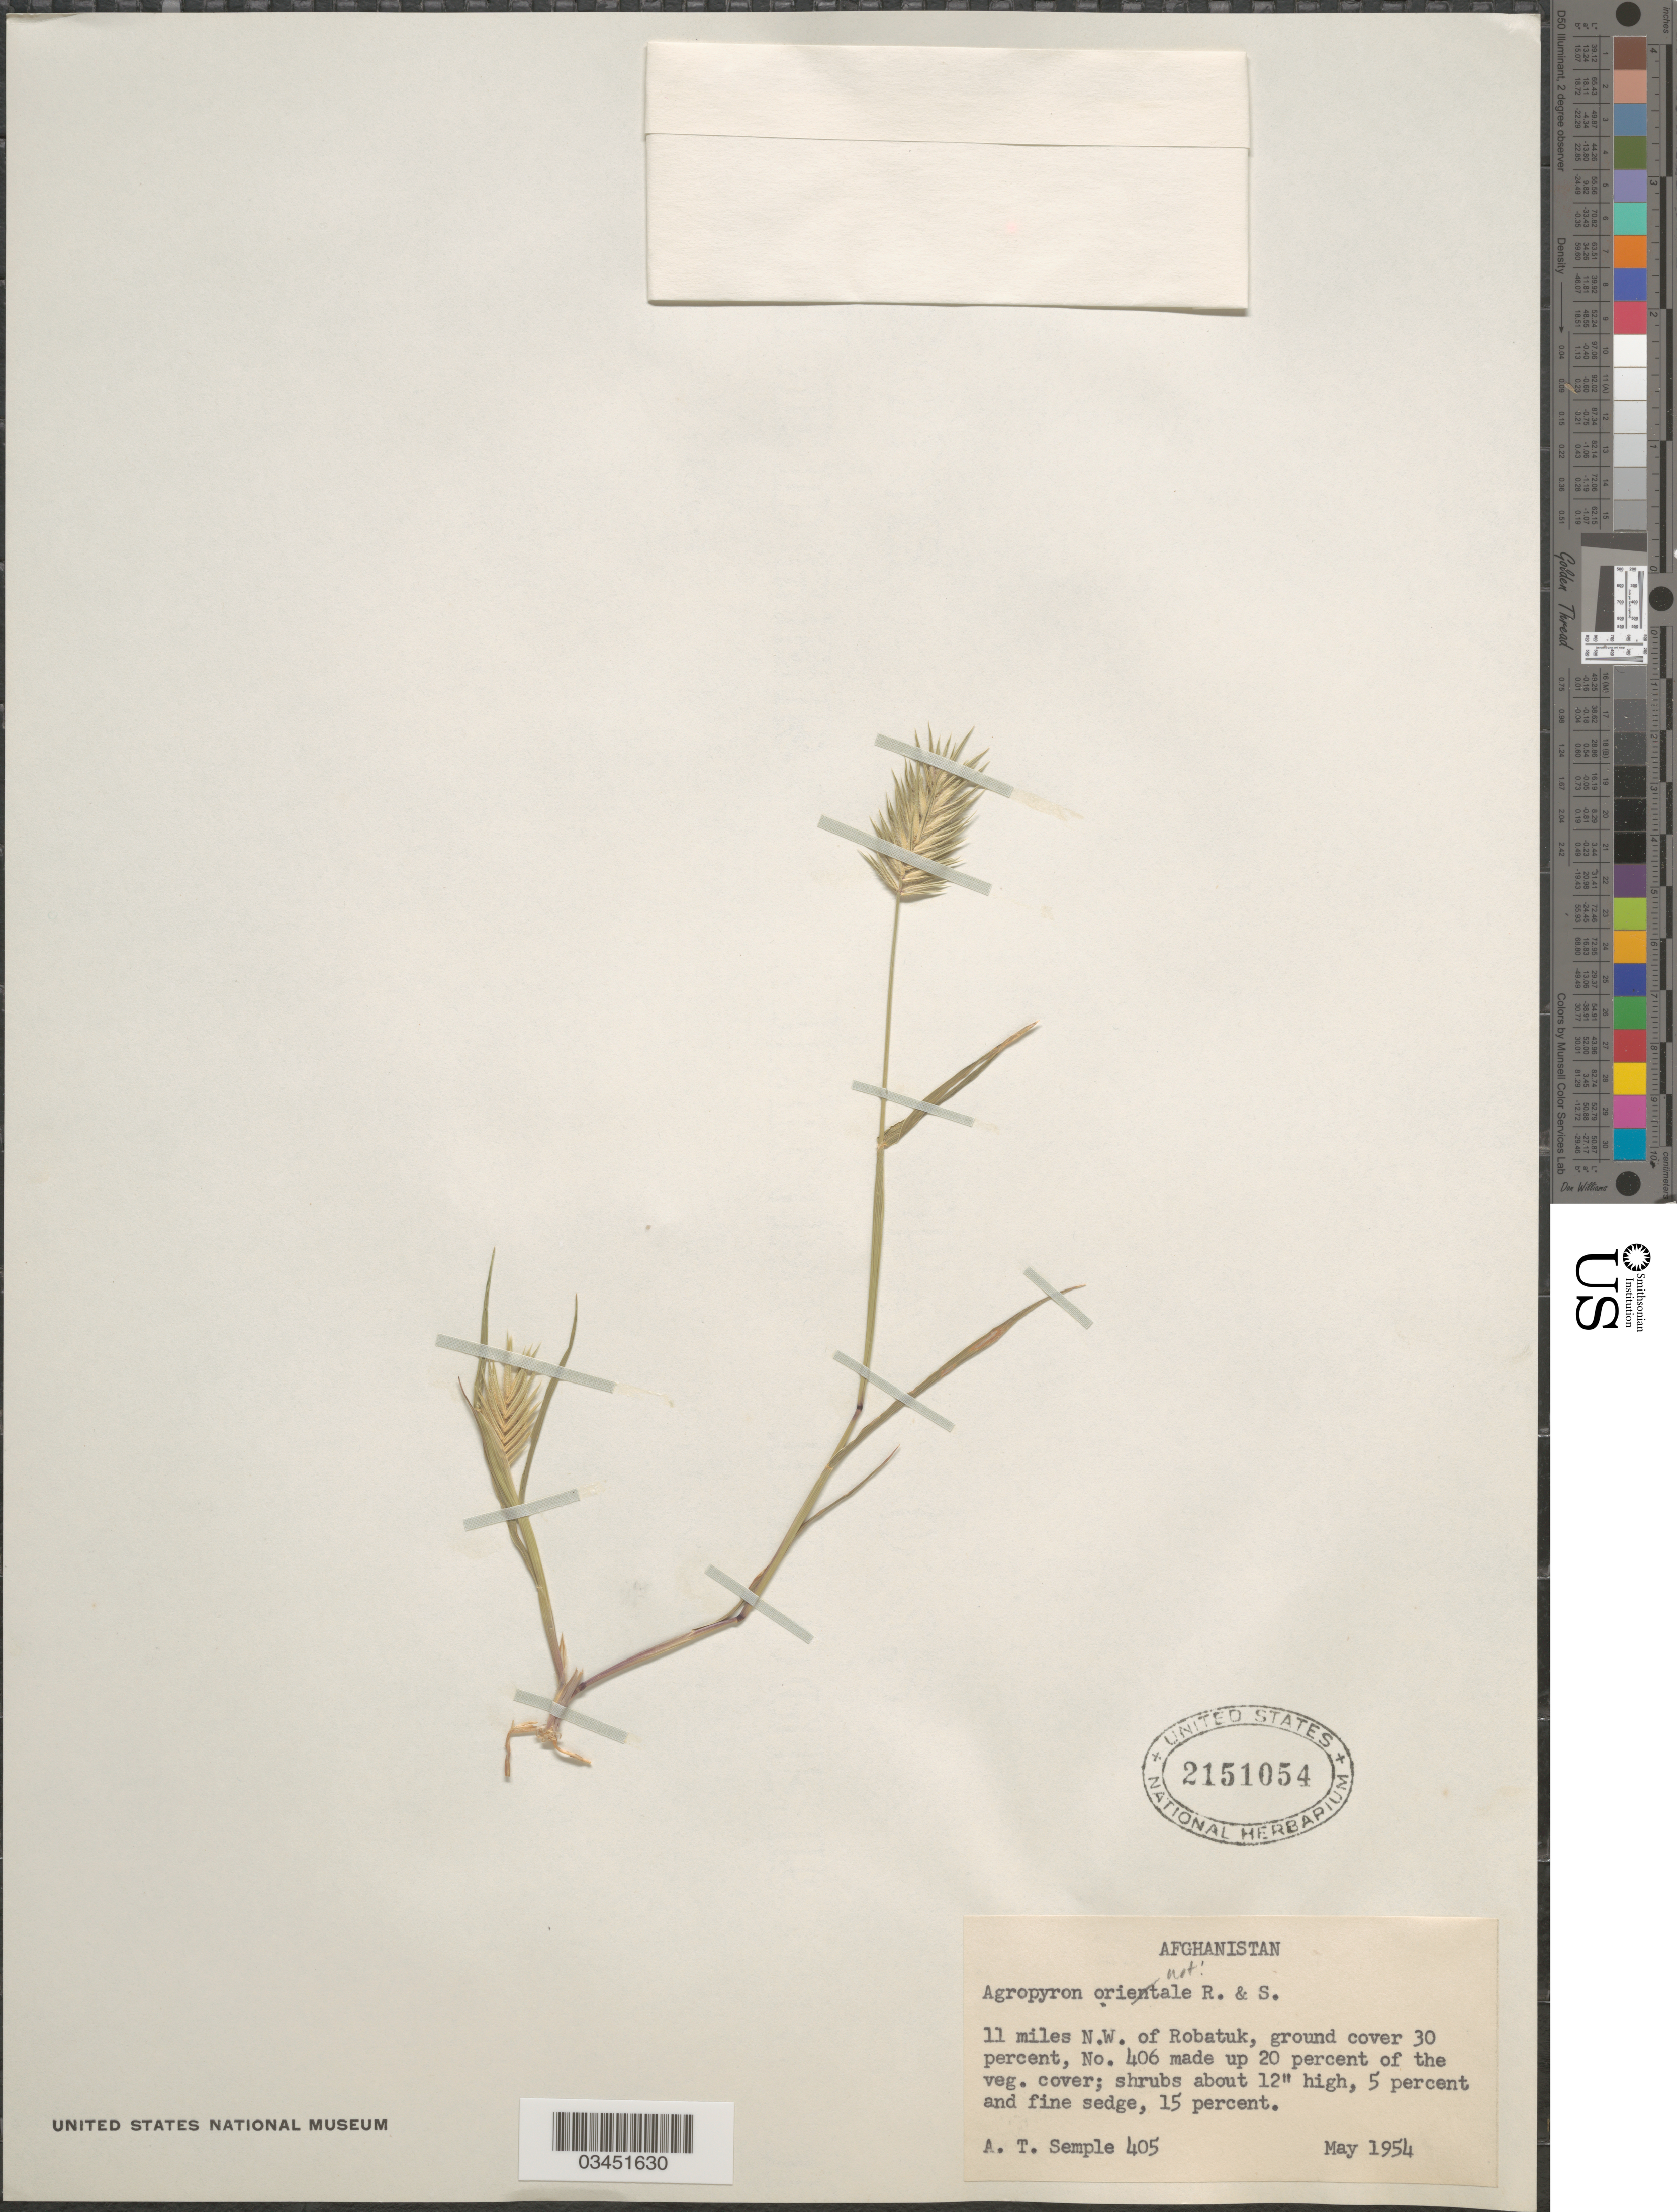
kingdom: Plantae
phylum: Tracheophyta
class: Liliopsida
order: Poales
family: Poaceae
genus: Eremopyrum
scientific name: Eremopyrum sp.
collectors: A. Semple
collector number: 405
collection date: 1954-05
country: Afghanistan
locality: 11 miles N.W. of Robatuk.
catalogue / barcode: US 2151054